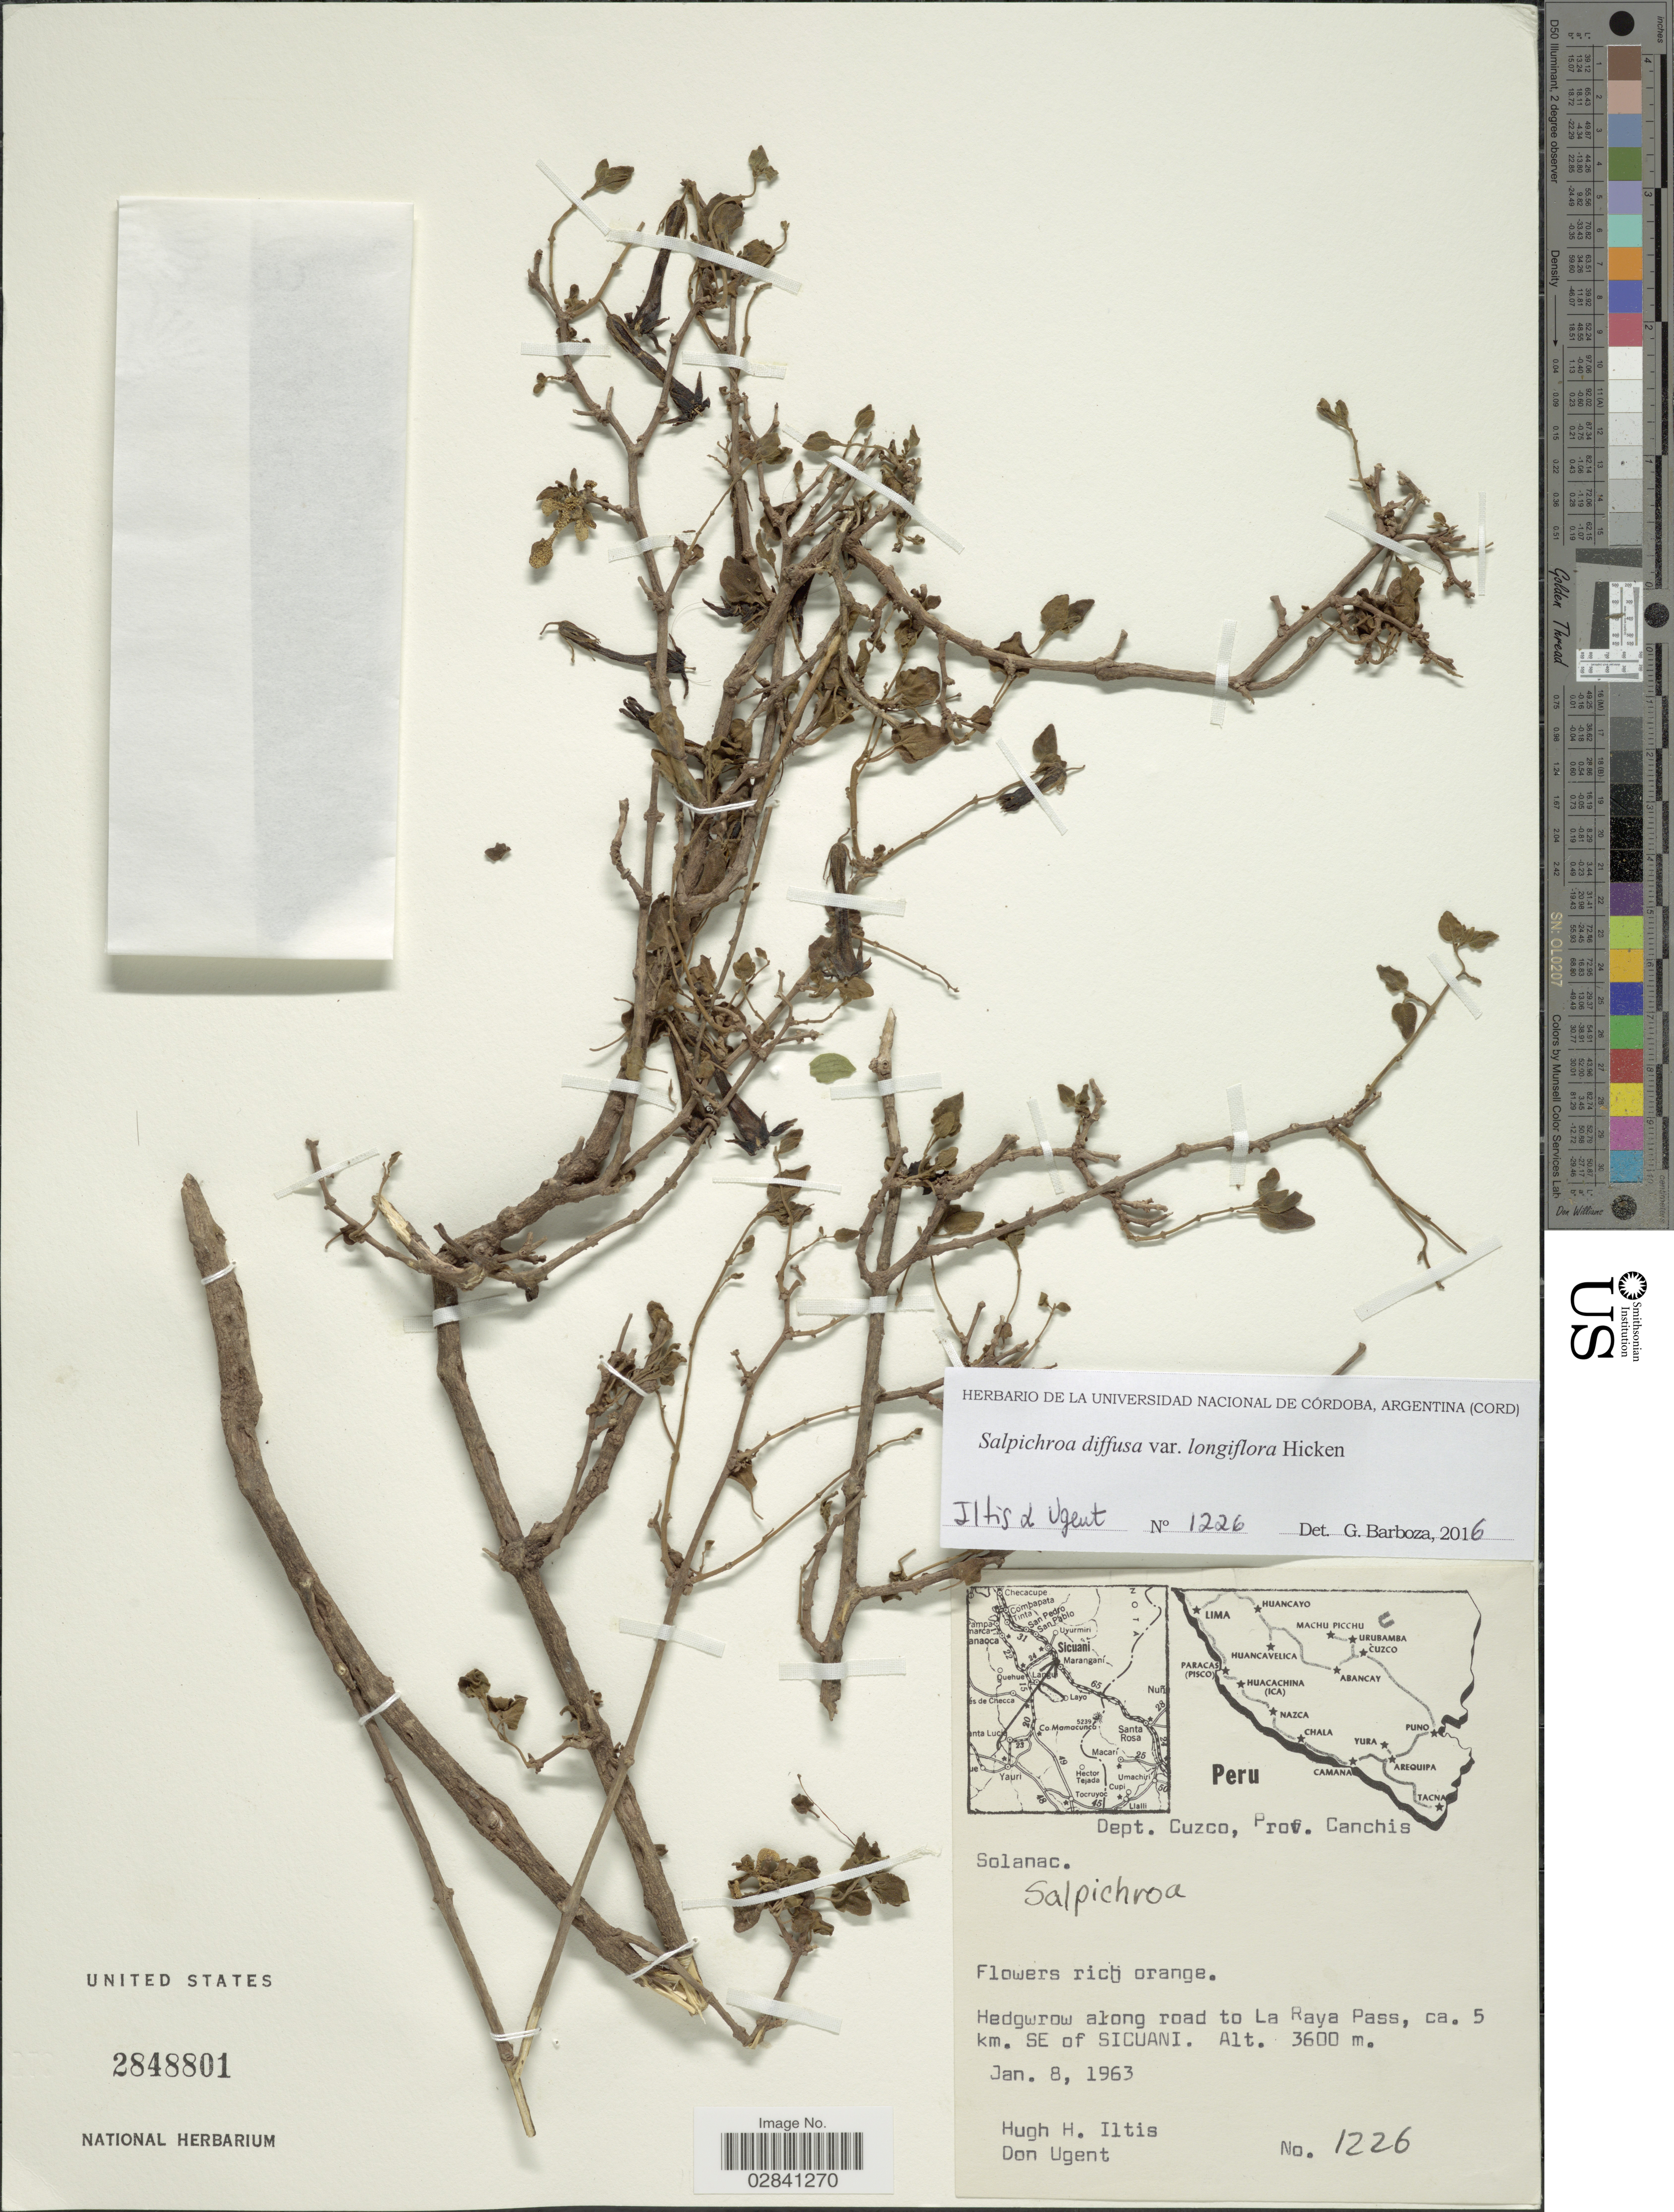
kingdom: Plantae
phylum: Tracheophyta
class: Magnoliopsida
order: Solanales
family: Solanaceae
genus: Salpichroa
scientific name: Salpichroa weberbauerii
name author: Dammer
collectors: H. Iltis & D. Ugent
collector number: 1226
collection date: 1963-01-08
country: Peru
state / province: Cusco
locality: Dept. Cuzco, Prov. Canchis. Hedgwrow along road to La Raya Pass, ca. 5 km. SE of Sicuani.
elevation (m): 3600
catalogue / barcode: US 2848801